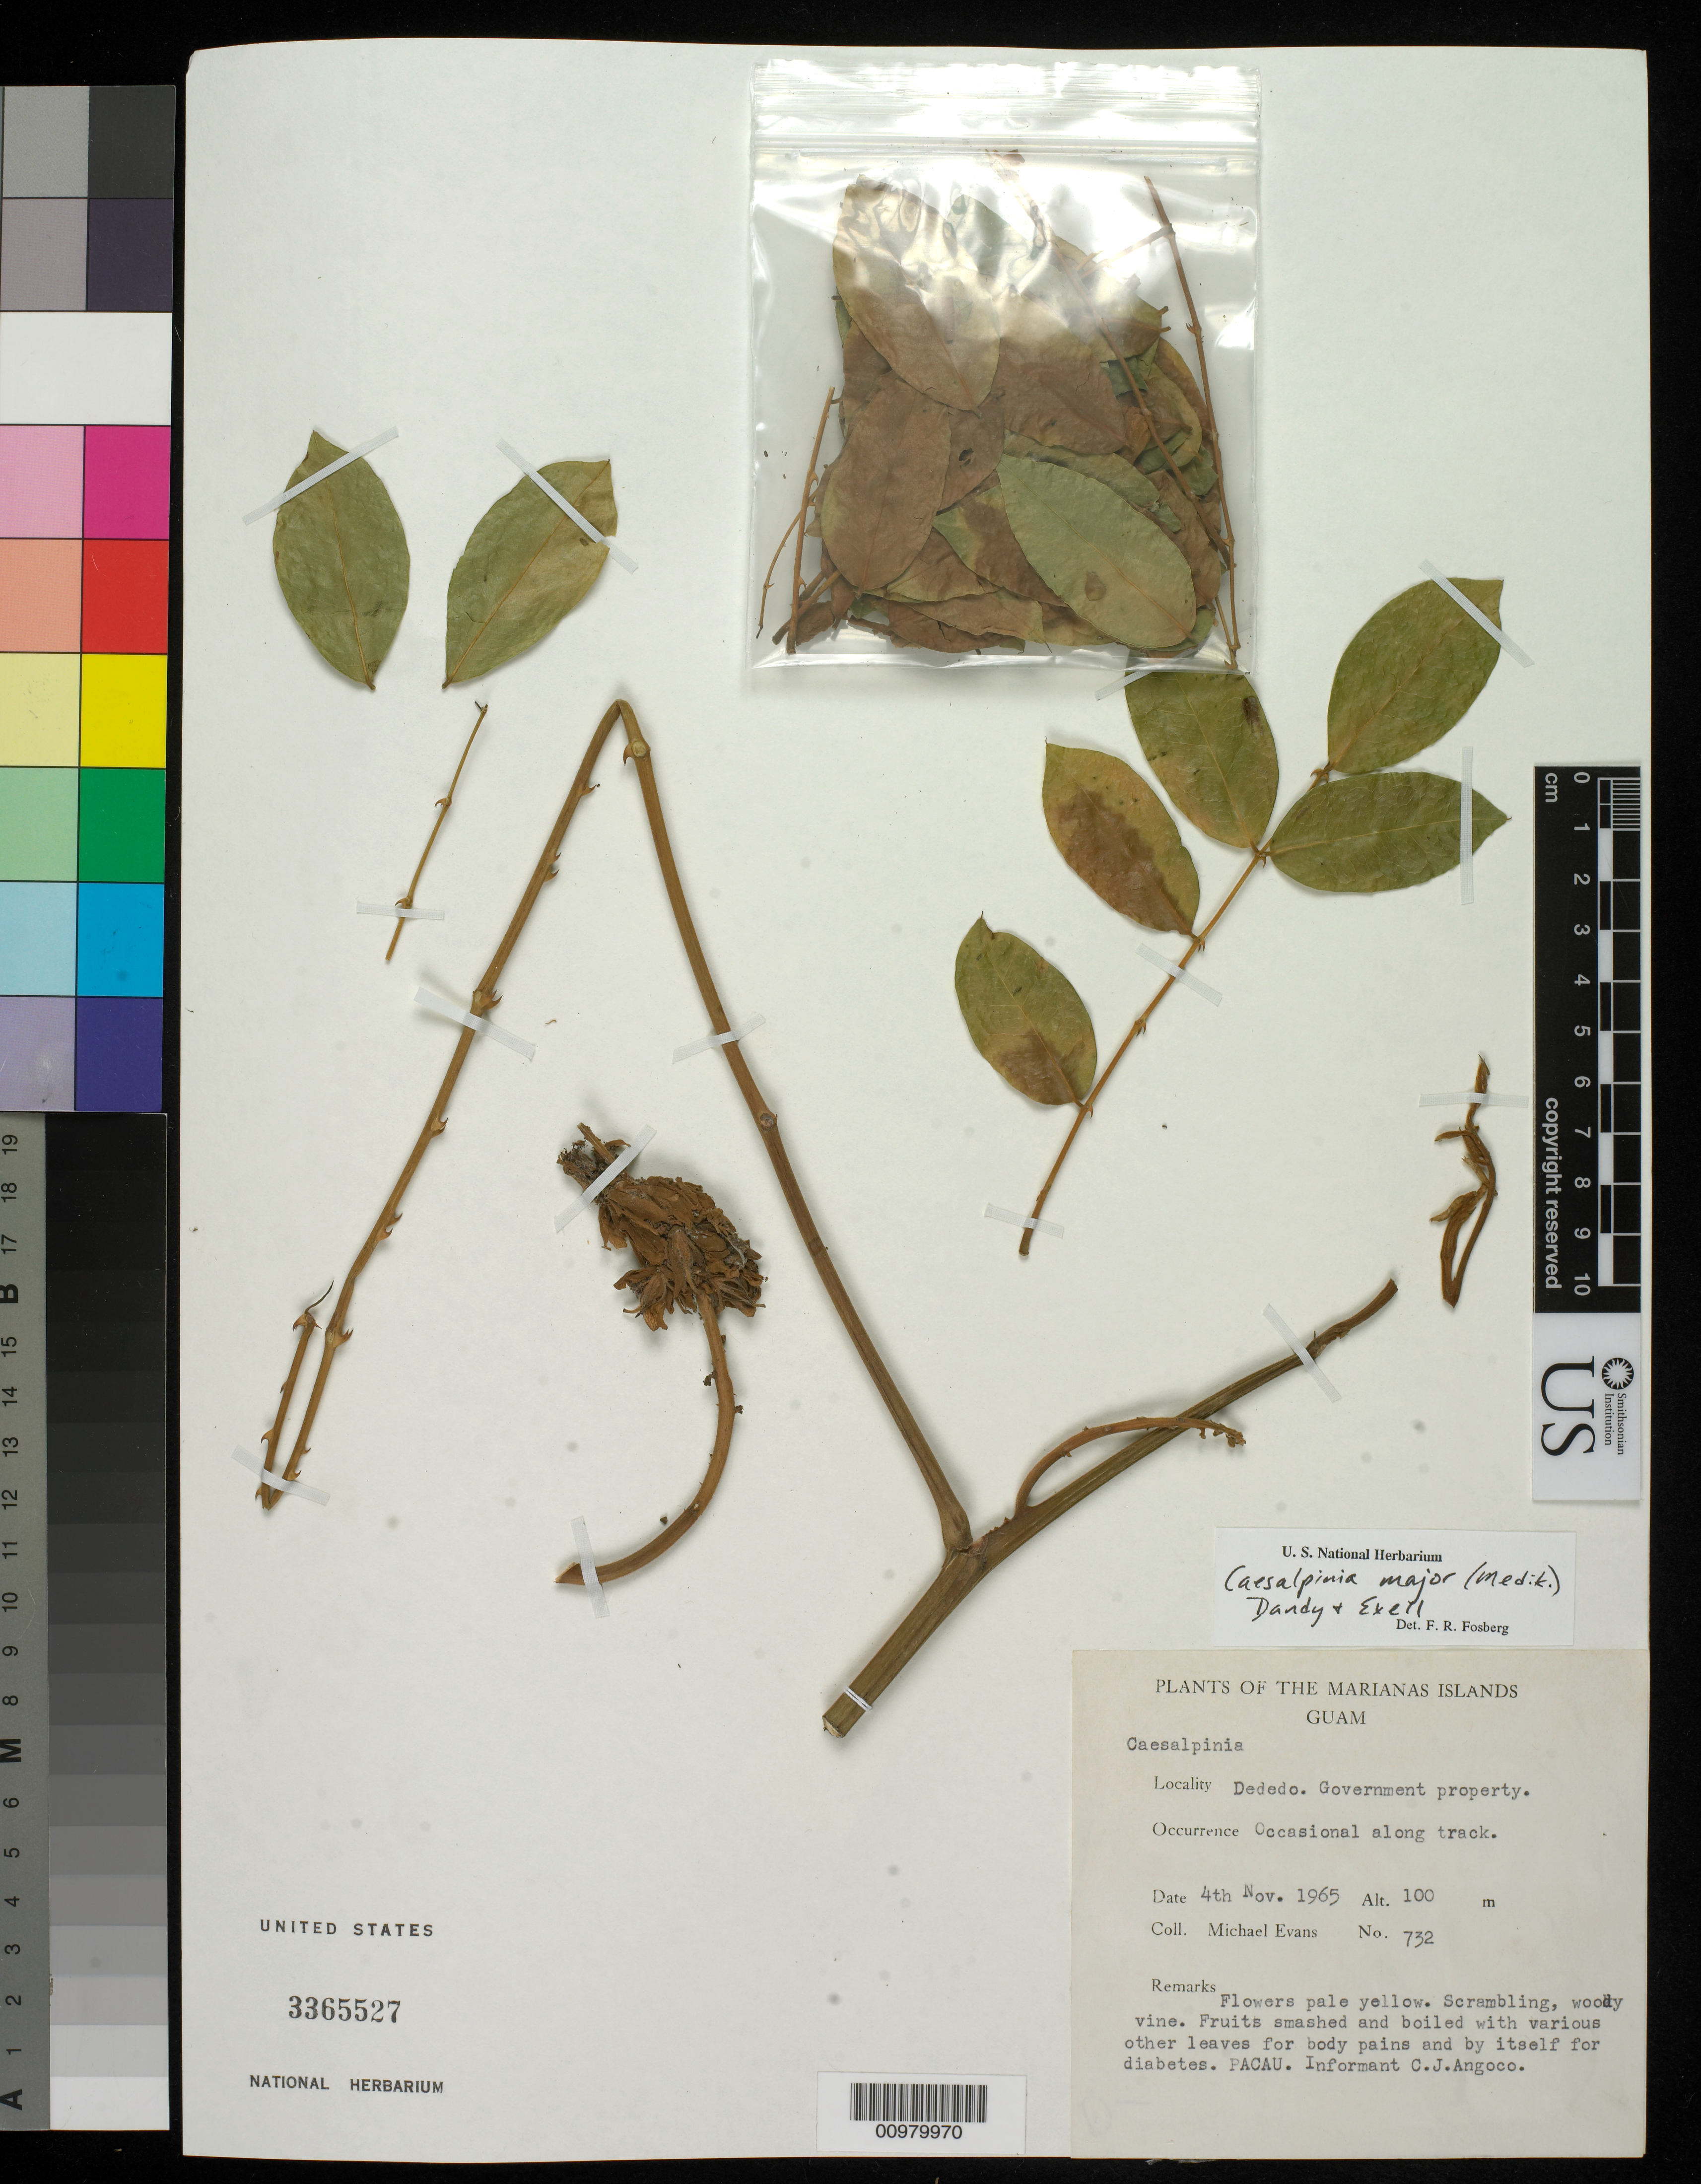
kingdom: Plantae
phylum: Tracheophyta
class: Magnoliopsida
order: Fabales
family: Fabaceae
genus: Guilandina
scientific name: Guilandina major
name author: (Medik.) Small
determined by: Wagner, W. L., (BOT), Smithsonian Institution - National Museum of Natural History (UNITED STATES)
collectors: M. Evans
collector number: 732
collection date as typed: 04 Nov 1965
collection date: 1965-11-04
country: Guam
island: Guam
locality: Dededo. Government property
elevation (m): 100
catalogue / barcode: US 3365527